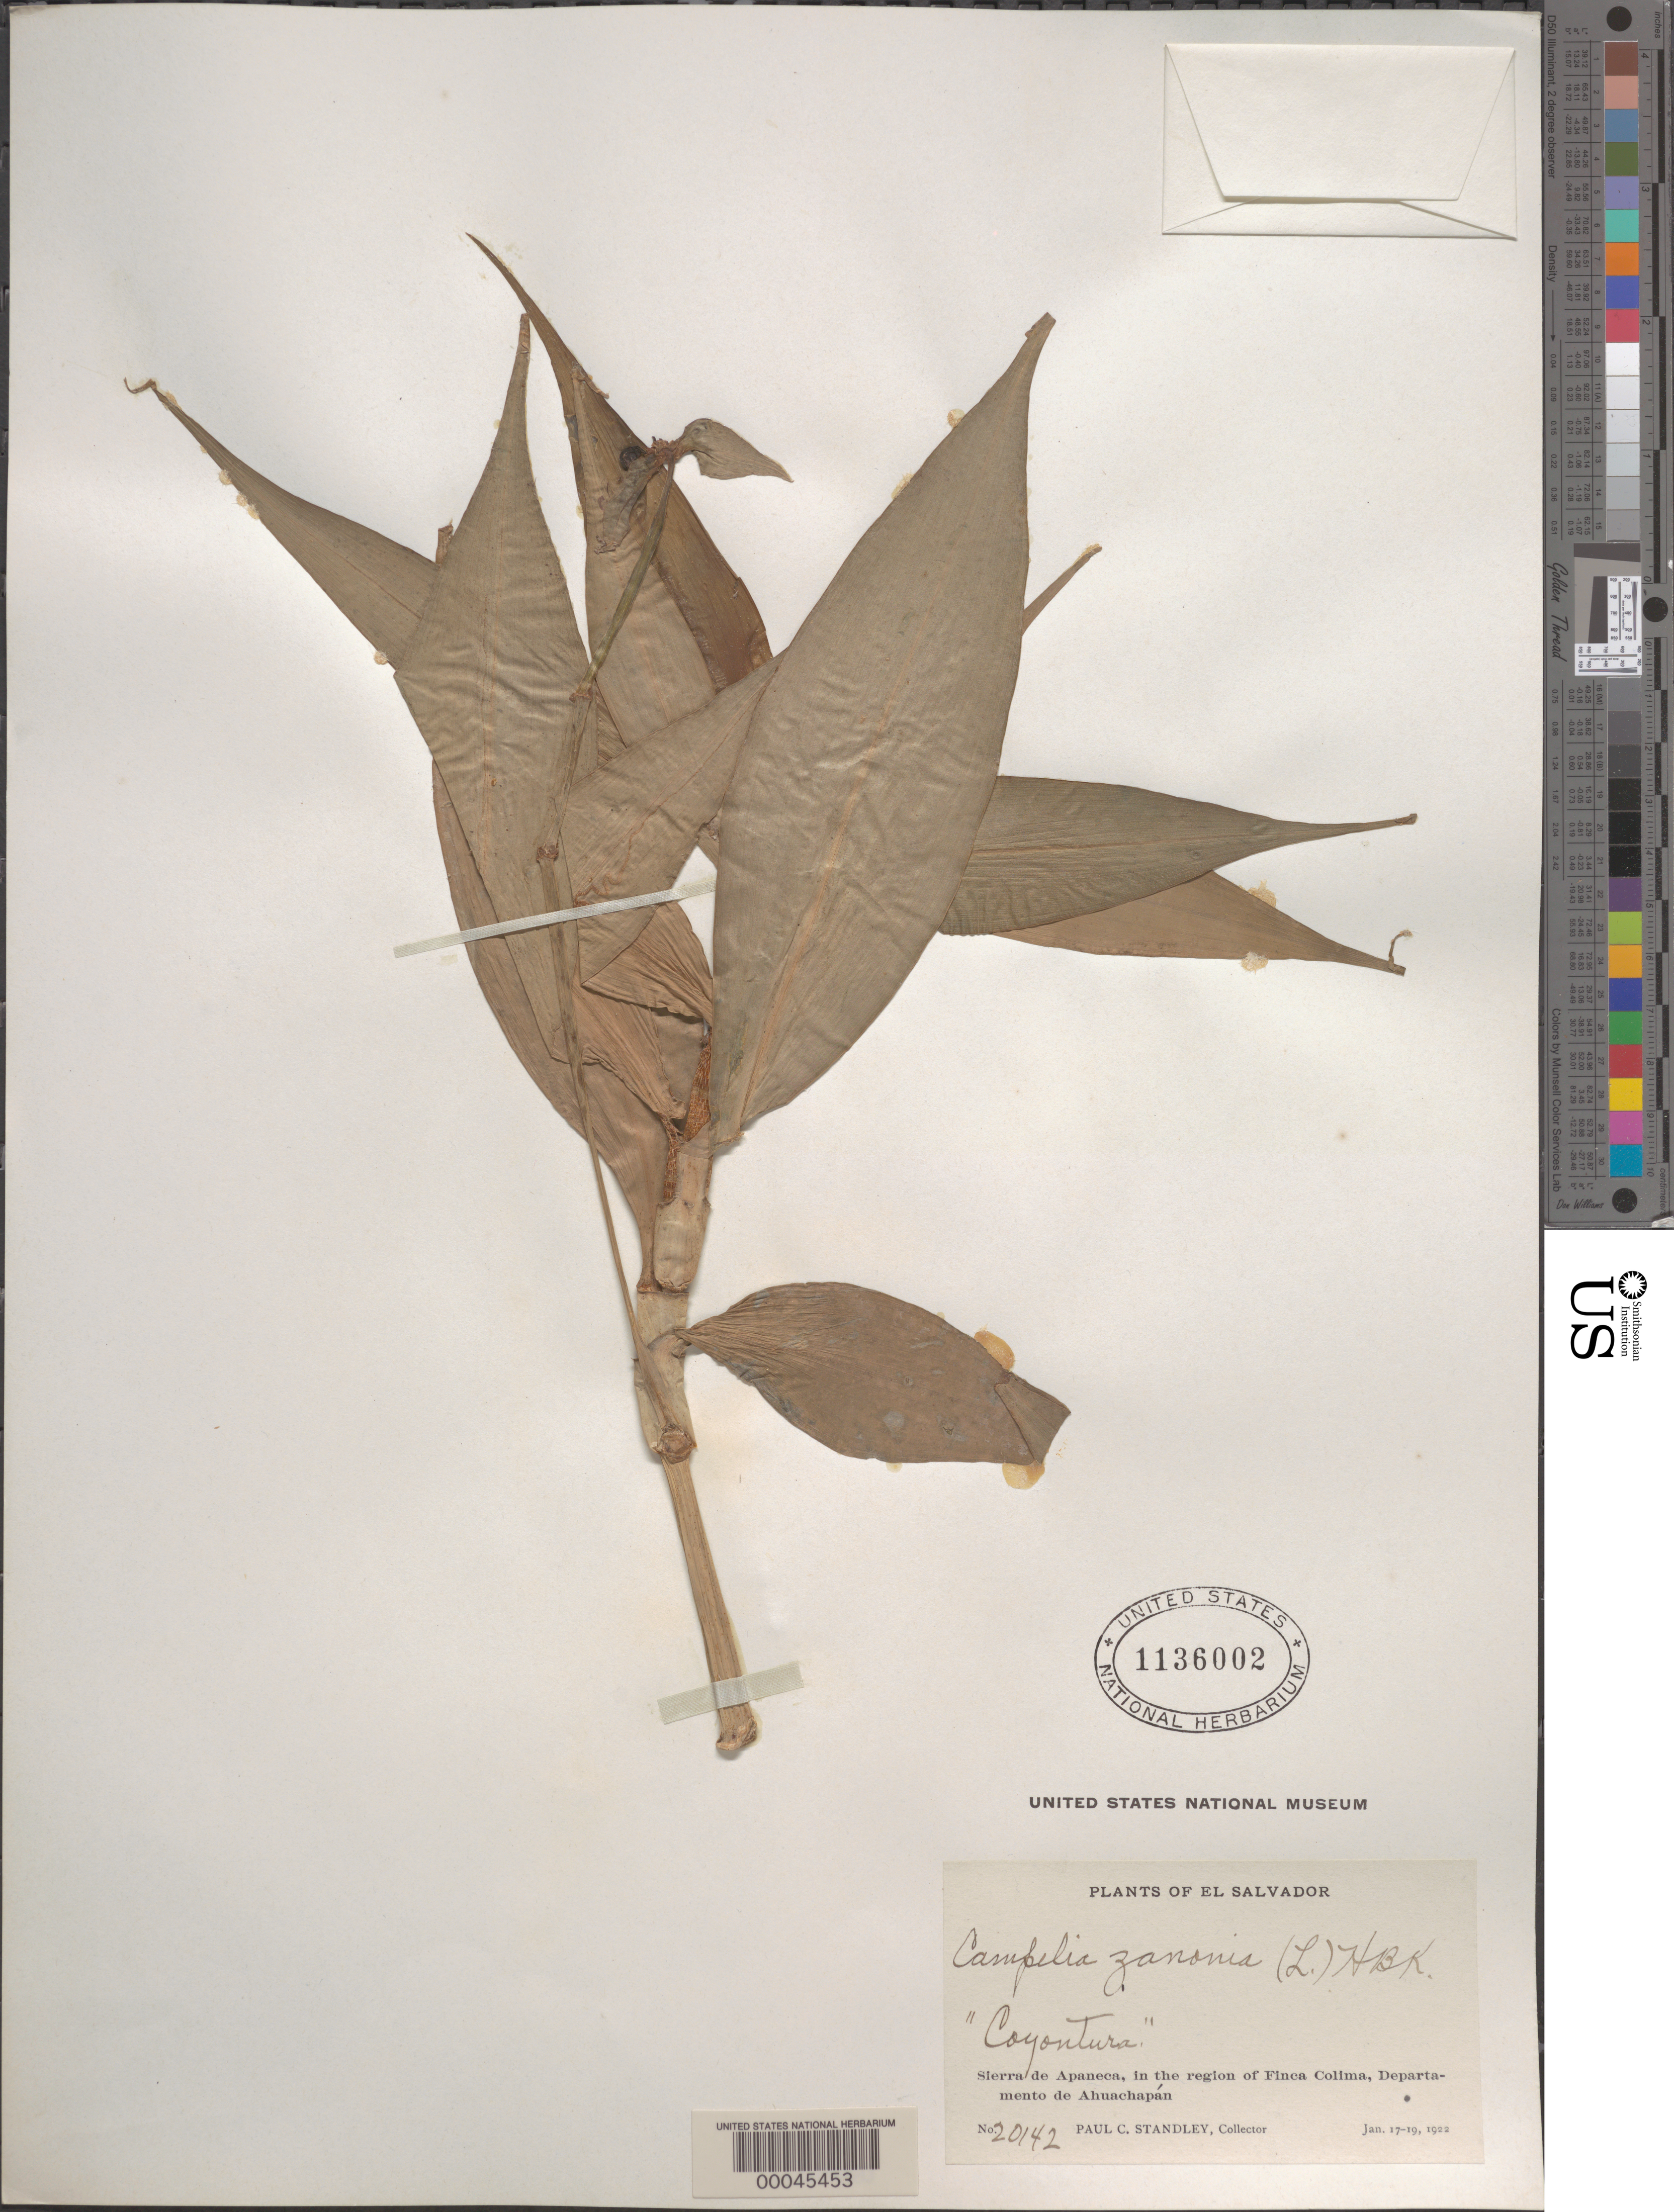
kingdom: Plantae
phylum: Tracheophyta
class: Liliopsida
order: Commelinales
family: Commelinaceae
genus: Tradescantia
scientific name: Tradescantia zanonia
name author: (L.) Sw.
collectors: P. C. Standley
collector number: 20142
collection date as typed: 17 Jan 1922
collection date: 1922-01-17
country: El Salvador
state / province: Ahuachapán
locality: Sierra de apaneca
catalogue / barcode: US 1136002